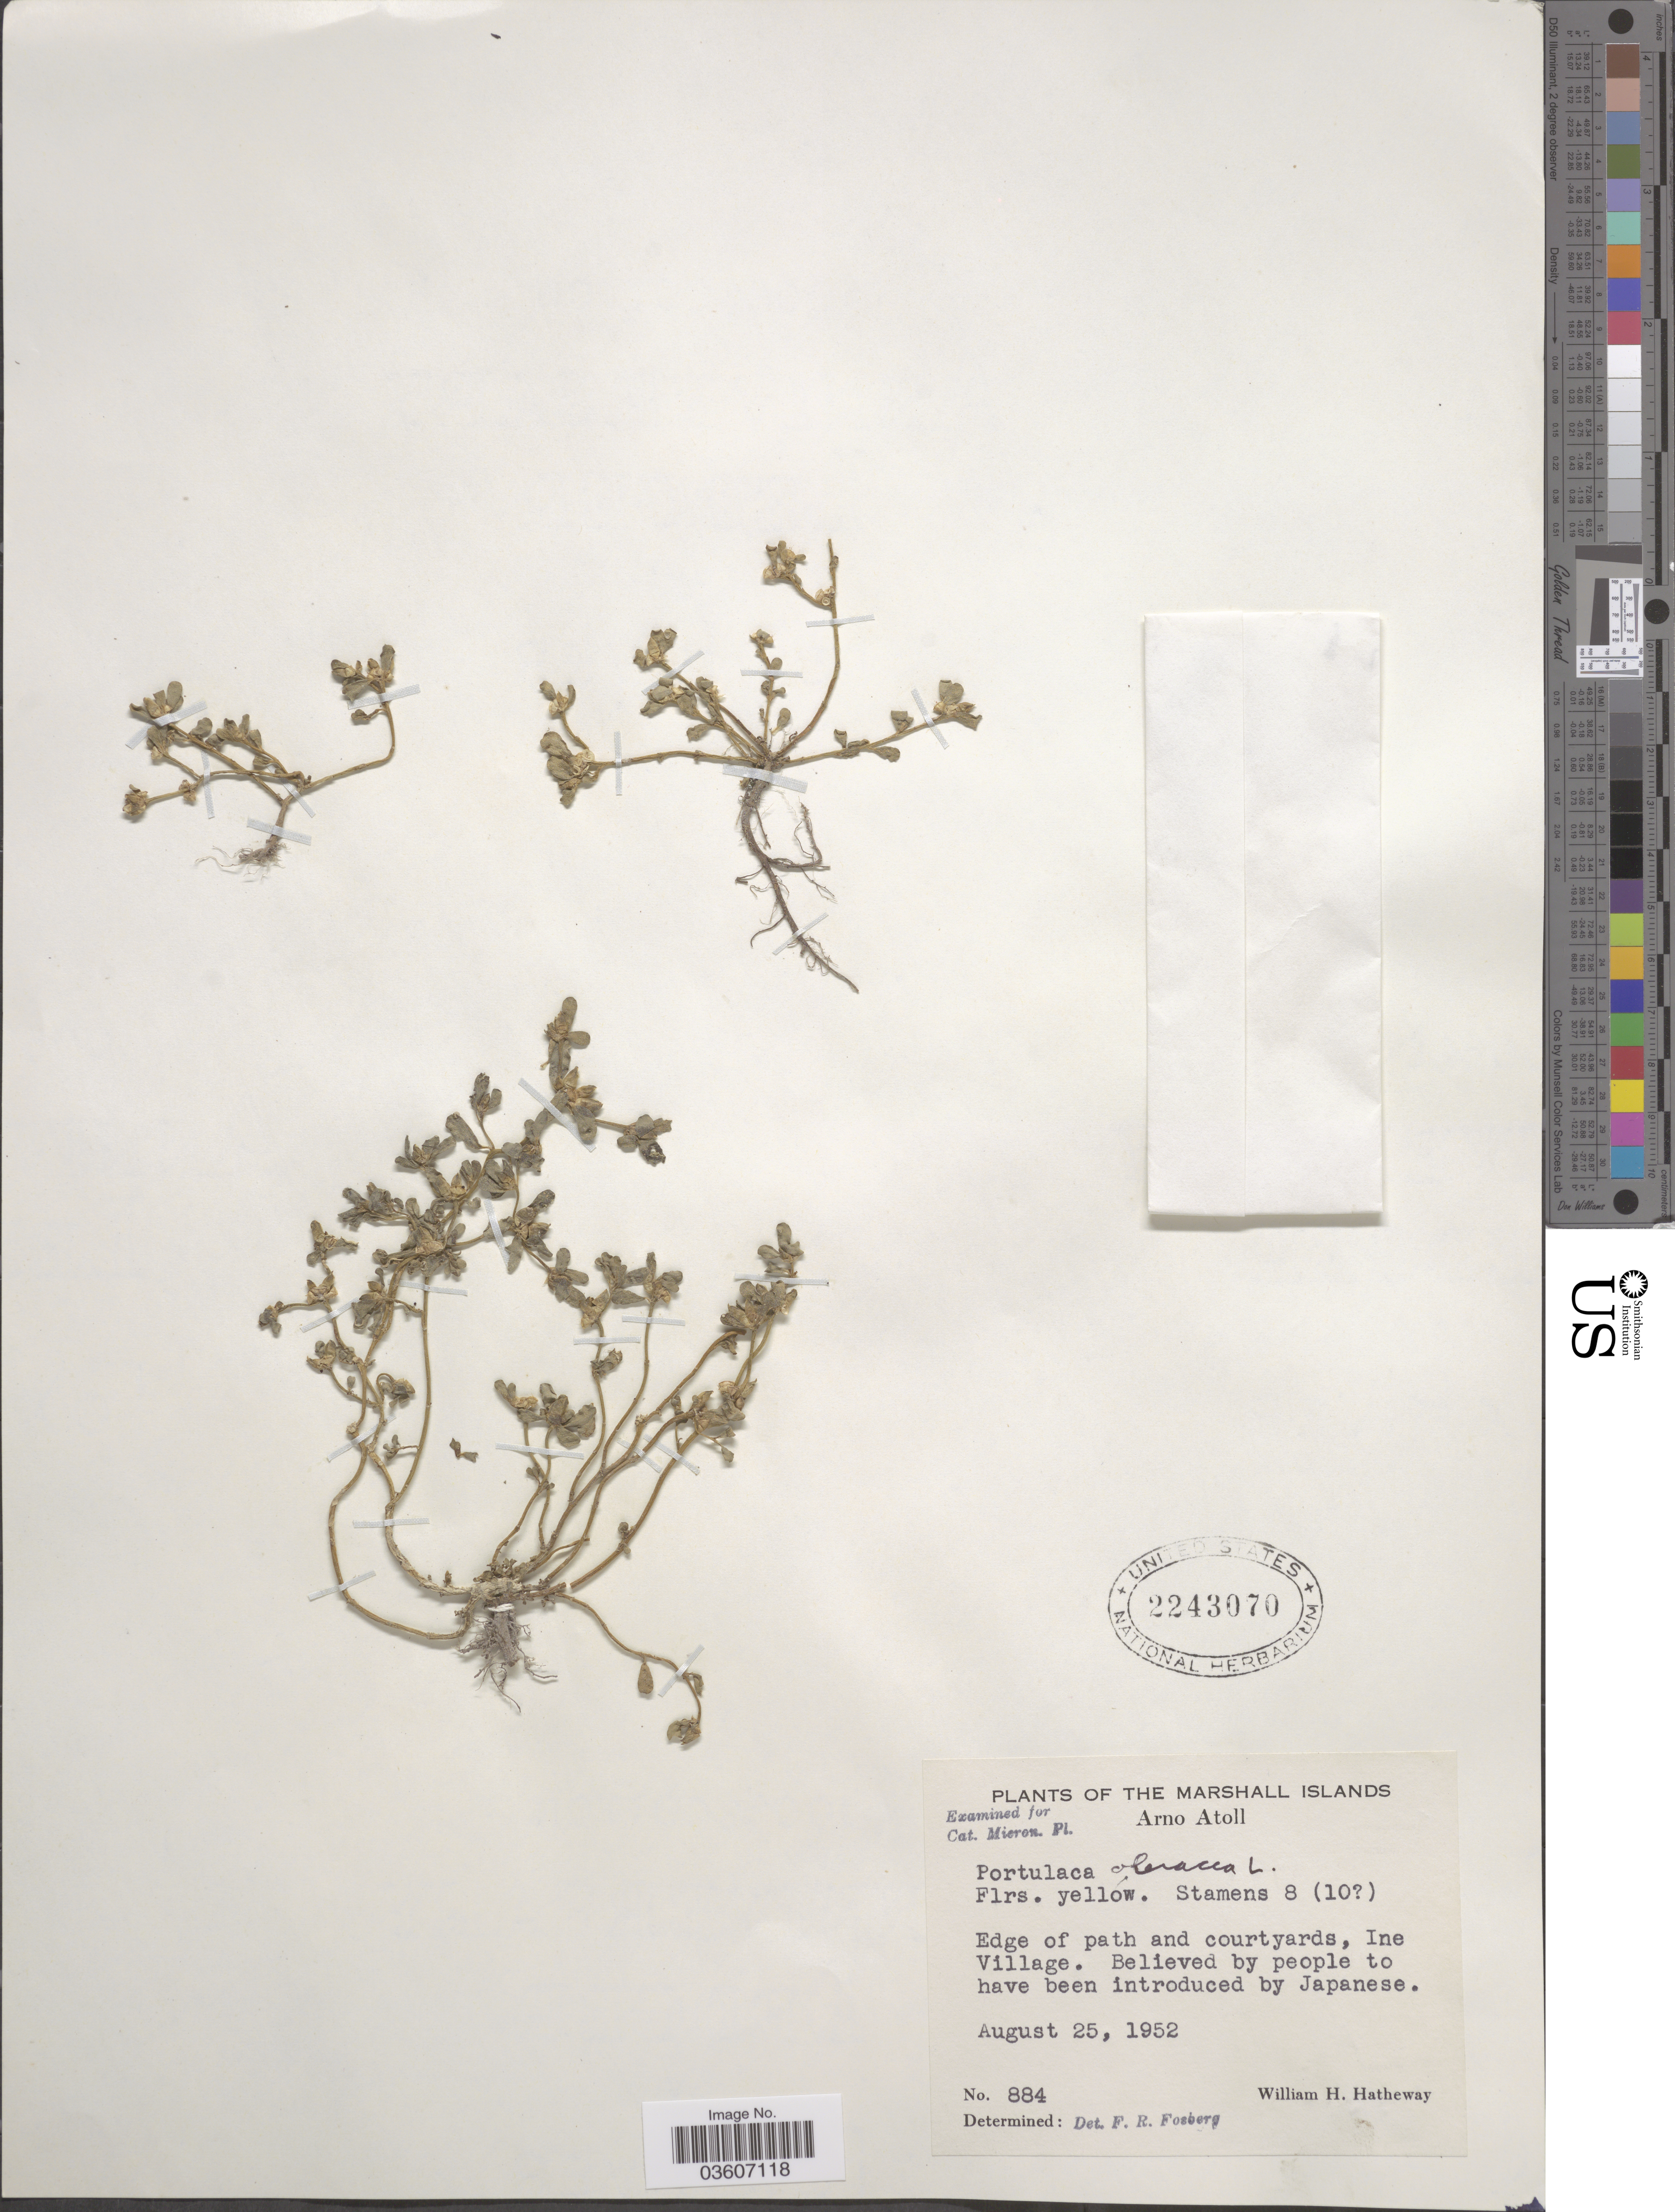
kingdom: Plantae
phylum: Tracheophyta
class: Magnoliopsida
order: Caryophyllales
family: Portulacaceae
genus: Portulaca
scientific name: Portulaca oleracea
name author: L.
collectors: W. H. Hatheway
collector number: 884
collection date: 1952-08-25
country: Marshall Islands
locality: Arno Atoll. Edge of path and courtyards, Ine Village.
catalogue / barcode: US 2243070